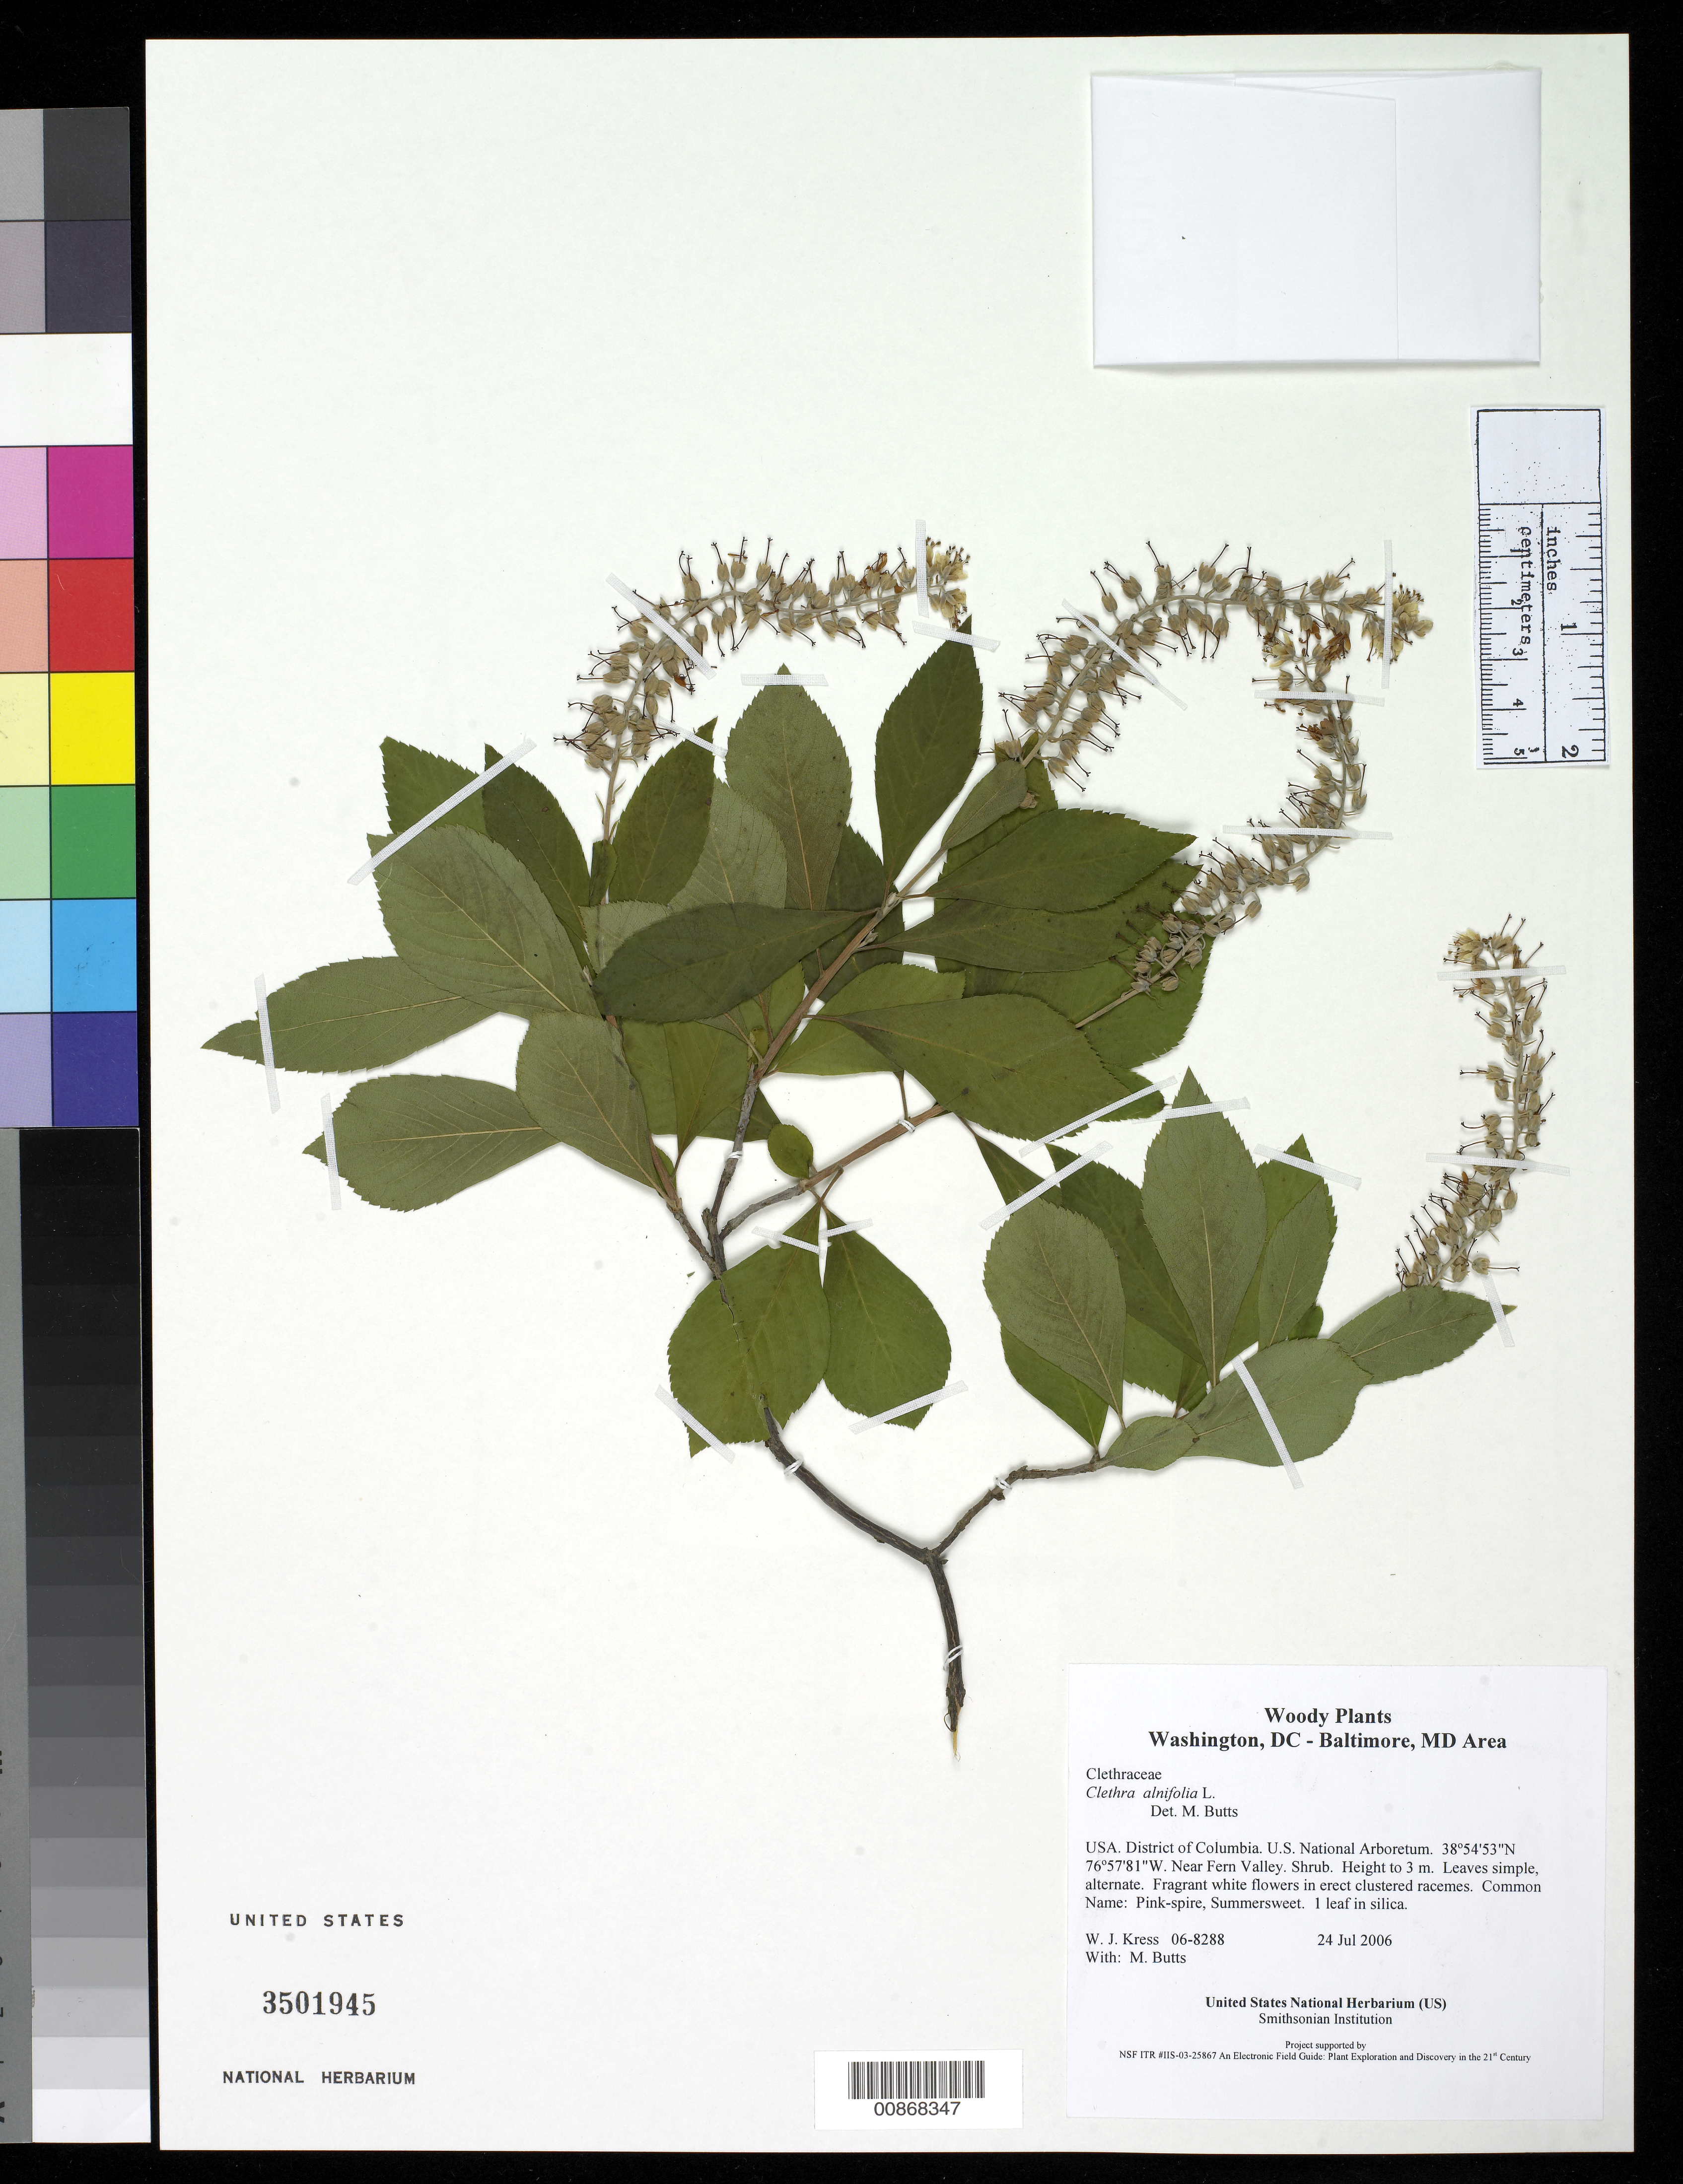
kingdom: Plantae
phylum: Tracheophyta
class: Magnoliopsida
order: Ericales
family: Clethraceae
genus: Clethra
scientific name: Clethra alnifolia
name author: L.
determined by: Butts, M. B.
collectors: W. J. Kress & M. B. Butts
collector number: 06-8288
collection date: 2006-07-24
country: United States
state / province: District of Columbia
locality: U.S. National Arboretum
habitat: Near Fern Valley.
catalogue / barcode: US 3501945